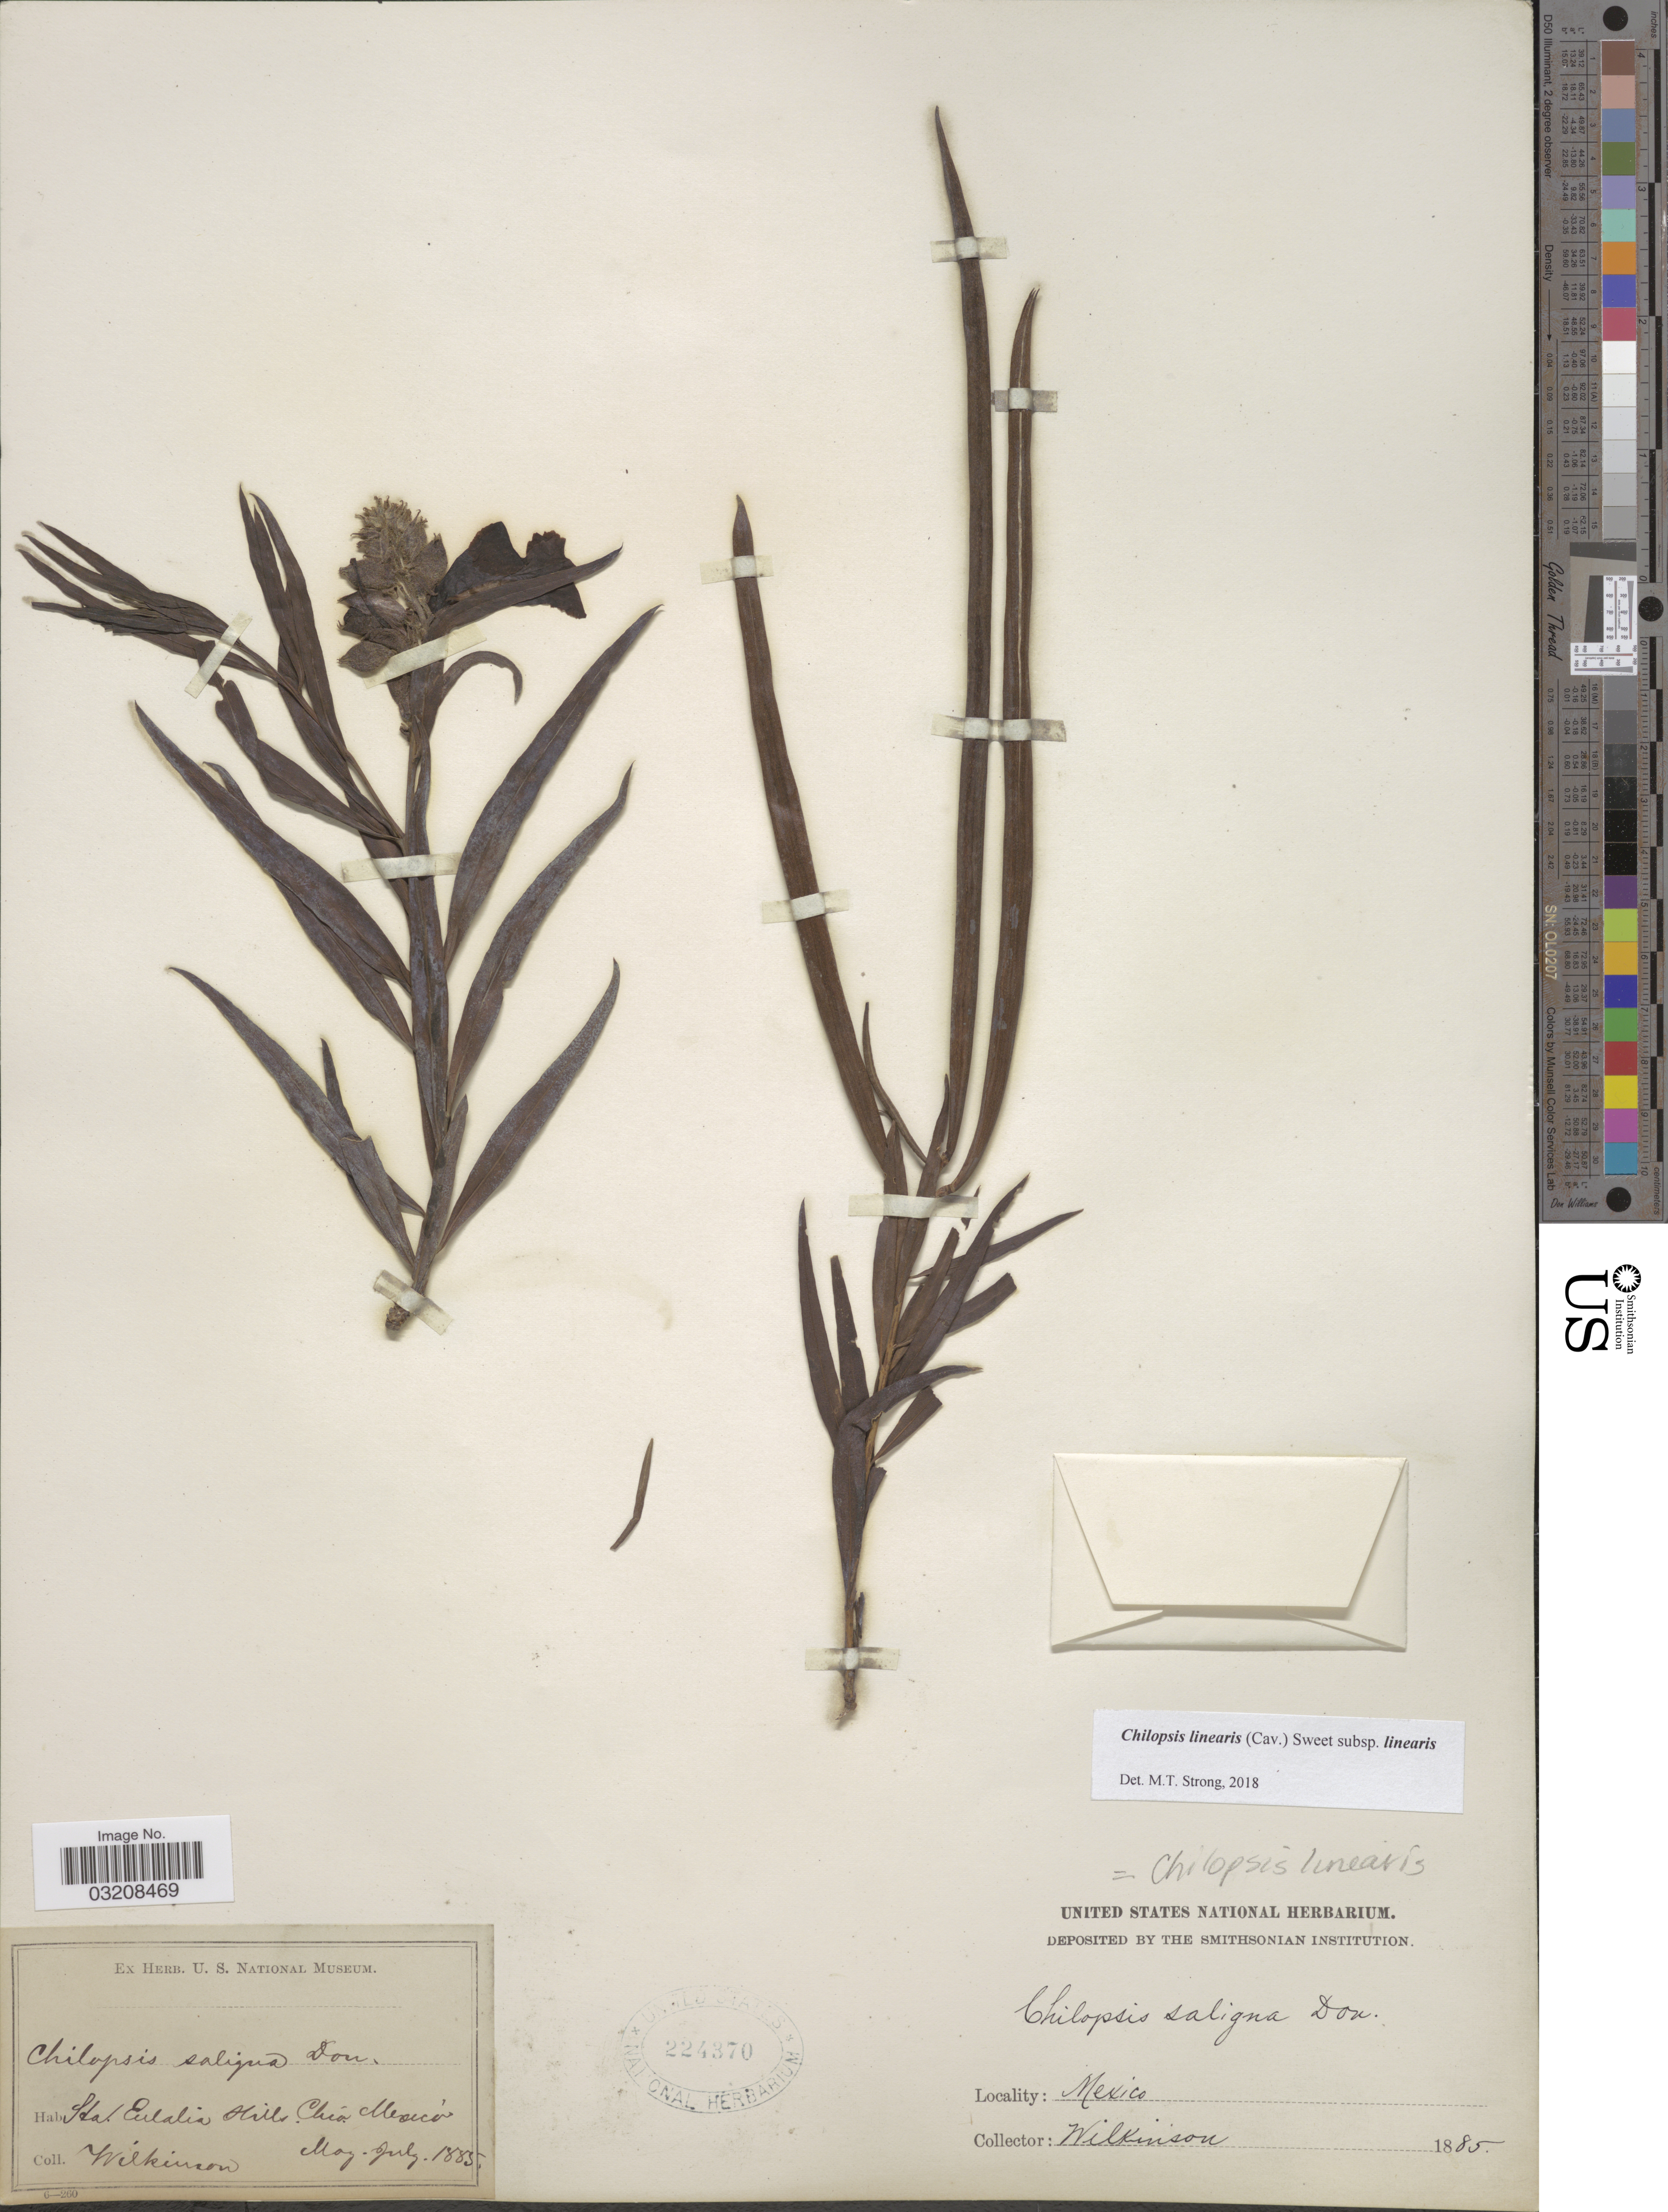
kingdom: Plantae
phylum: Tracheophyta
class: Magnoliopsida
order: Lamiales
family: Bignoniaceae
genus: Chilopsis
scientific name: Chilopsis linearis subsp. linearis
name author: (Cav.) Sweet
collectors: Wilkinson, --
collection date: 1885-05/1885-07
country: Mexico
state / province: Chihuahua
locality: Sta. Eulalia Hills. Chia.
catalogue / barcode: US 224370